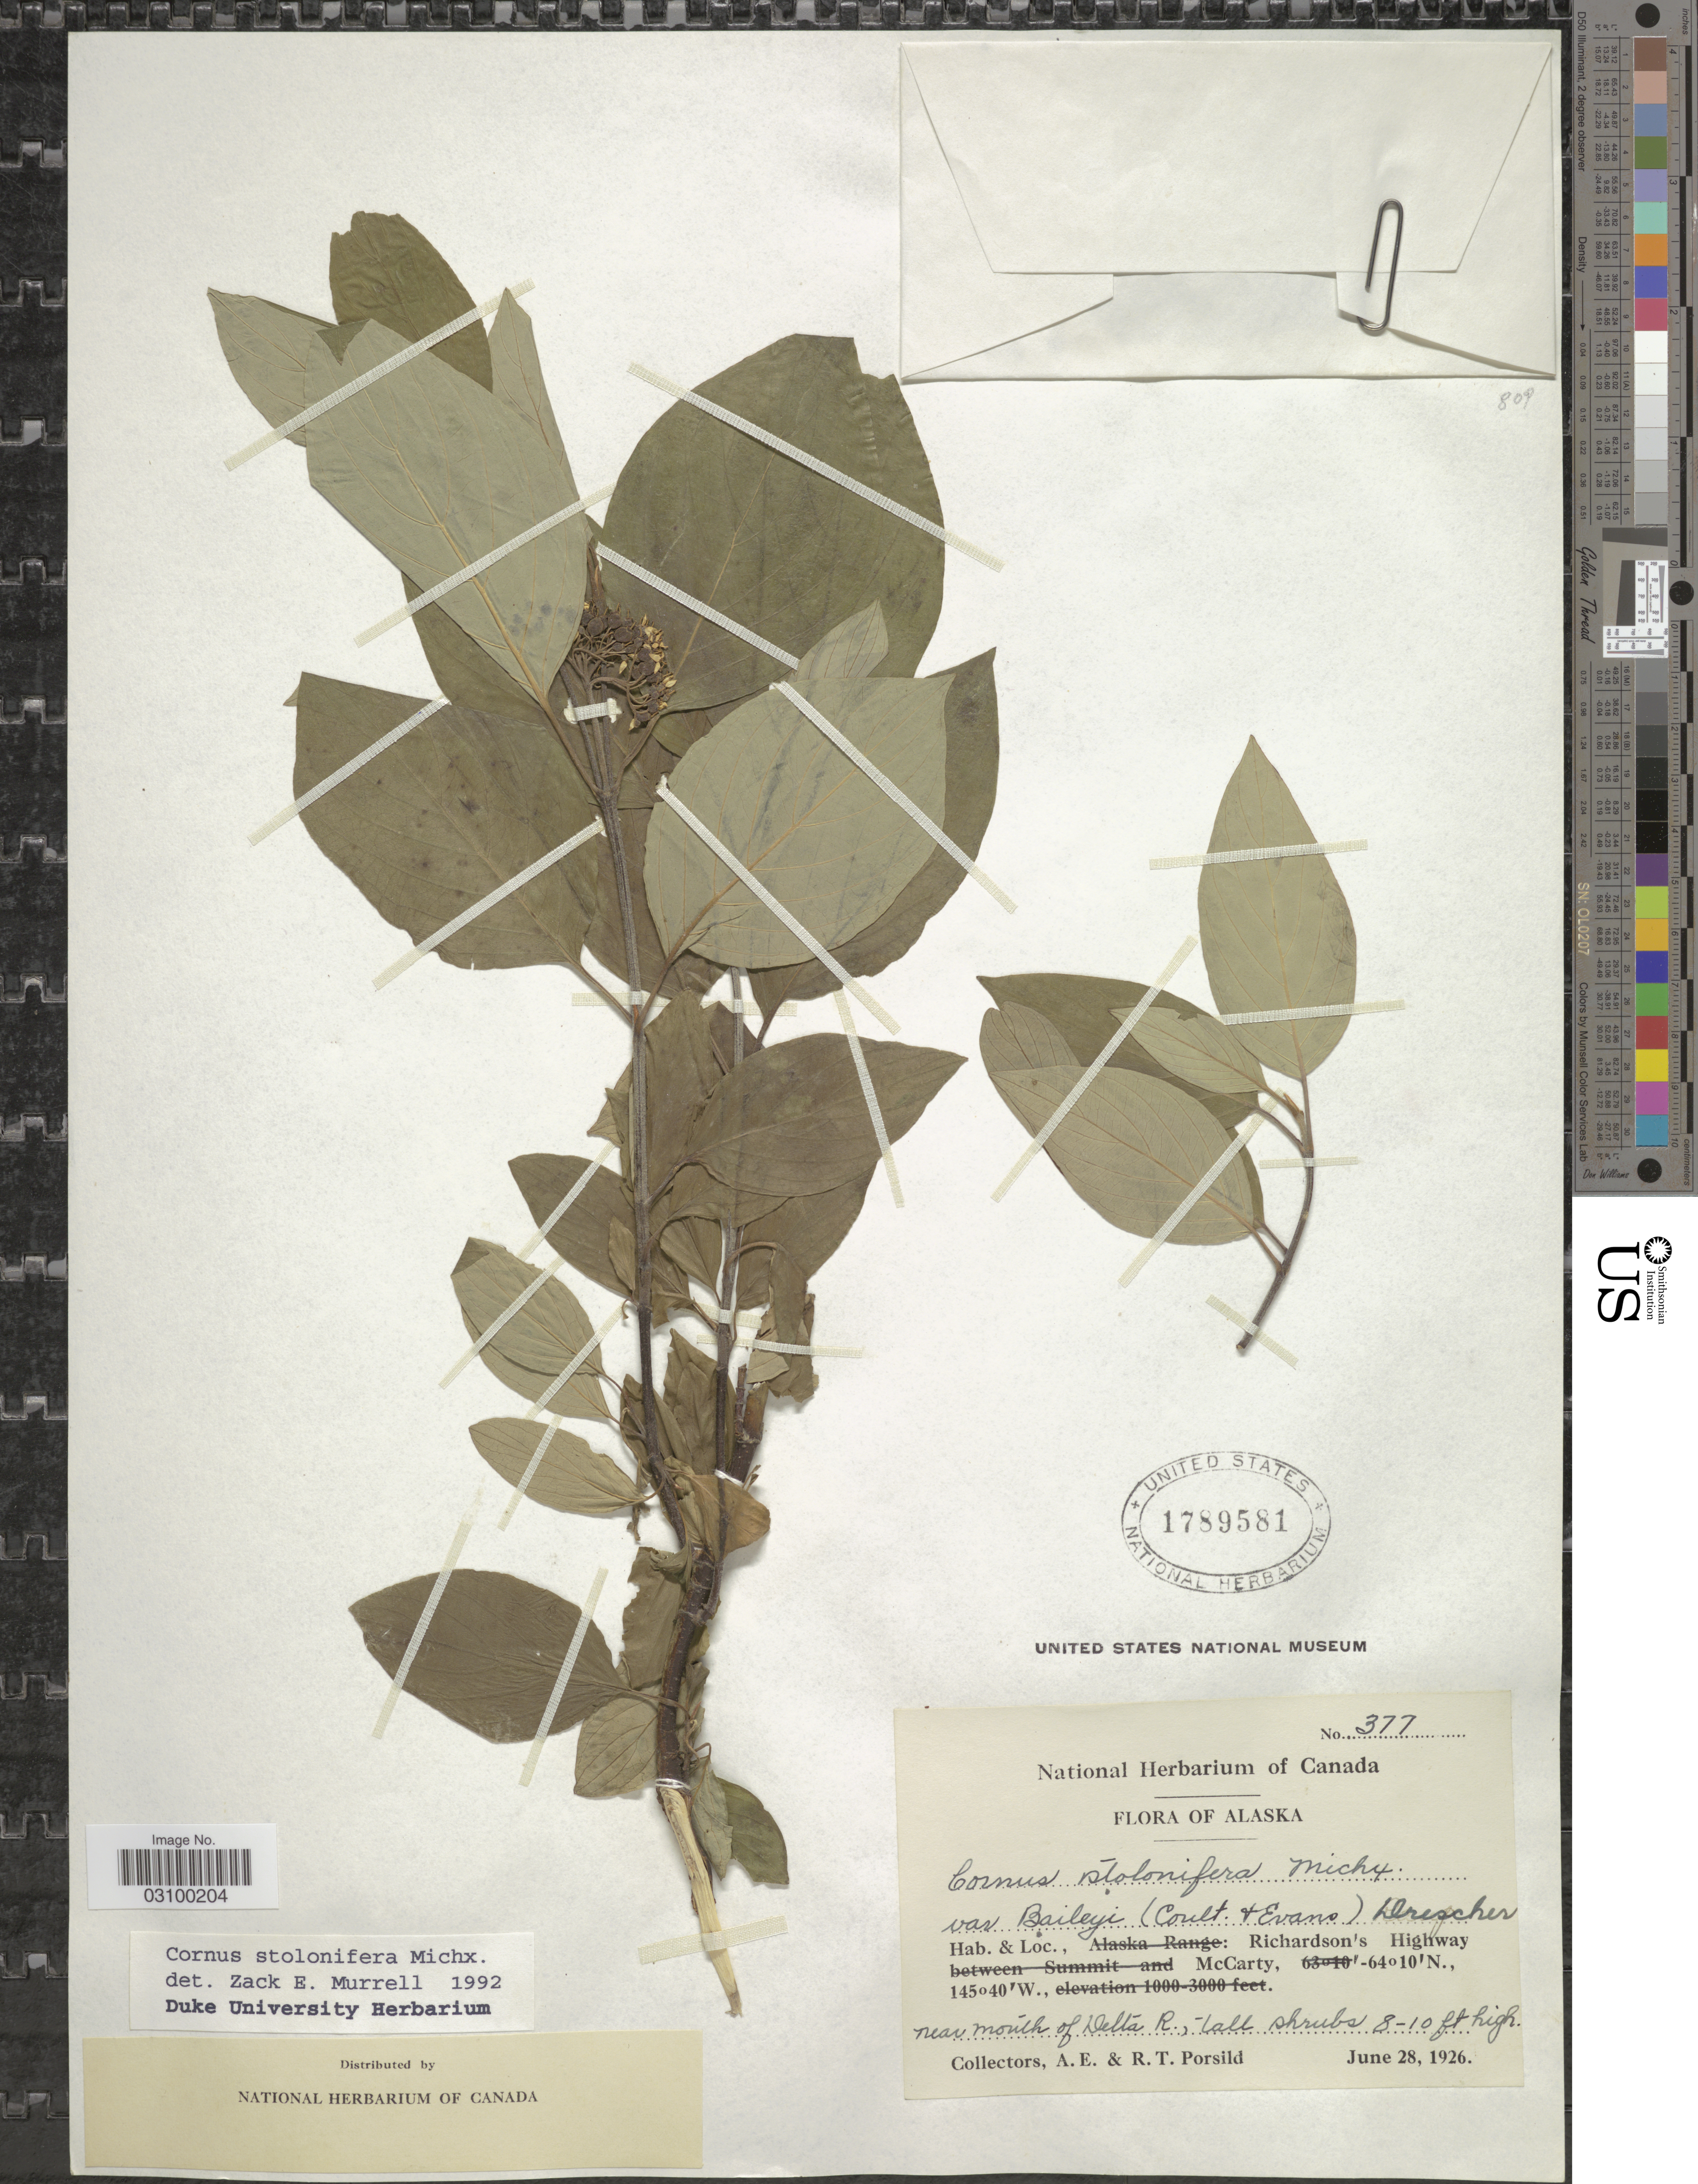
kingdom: Plantae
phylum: Tracheophyta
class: Magnoliopsida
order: Cornales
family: Cornaceae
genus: Cornus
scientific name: Cornus sericea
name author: L.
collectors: A. E. Porsild & R. T. Porsild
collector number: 377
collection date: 1926-06-28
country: United States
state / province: Alaska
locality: Richardson's Highway. McCarty. Near mouth of Delta R.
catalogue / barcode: US 1789581